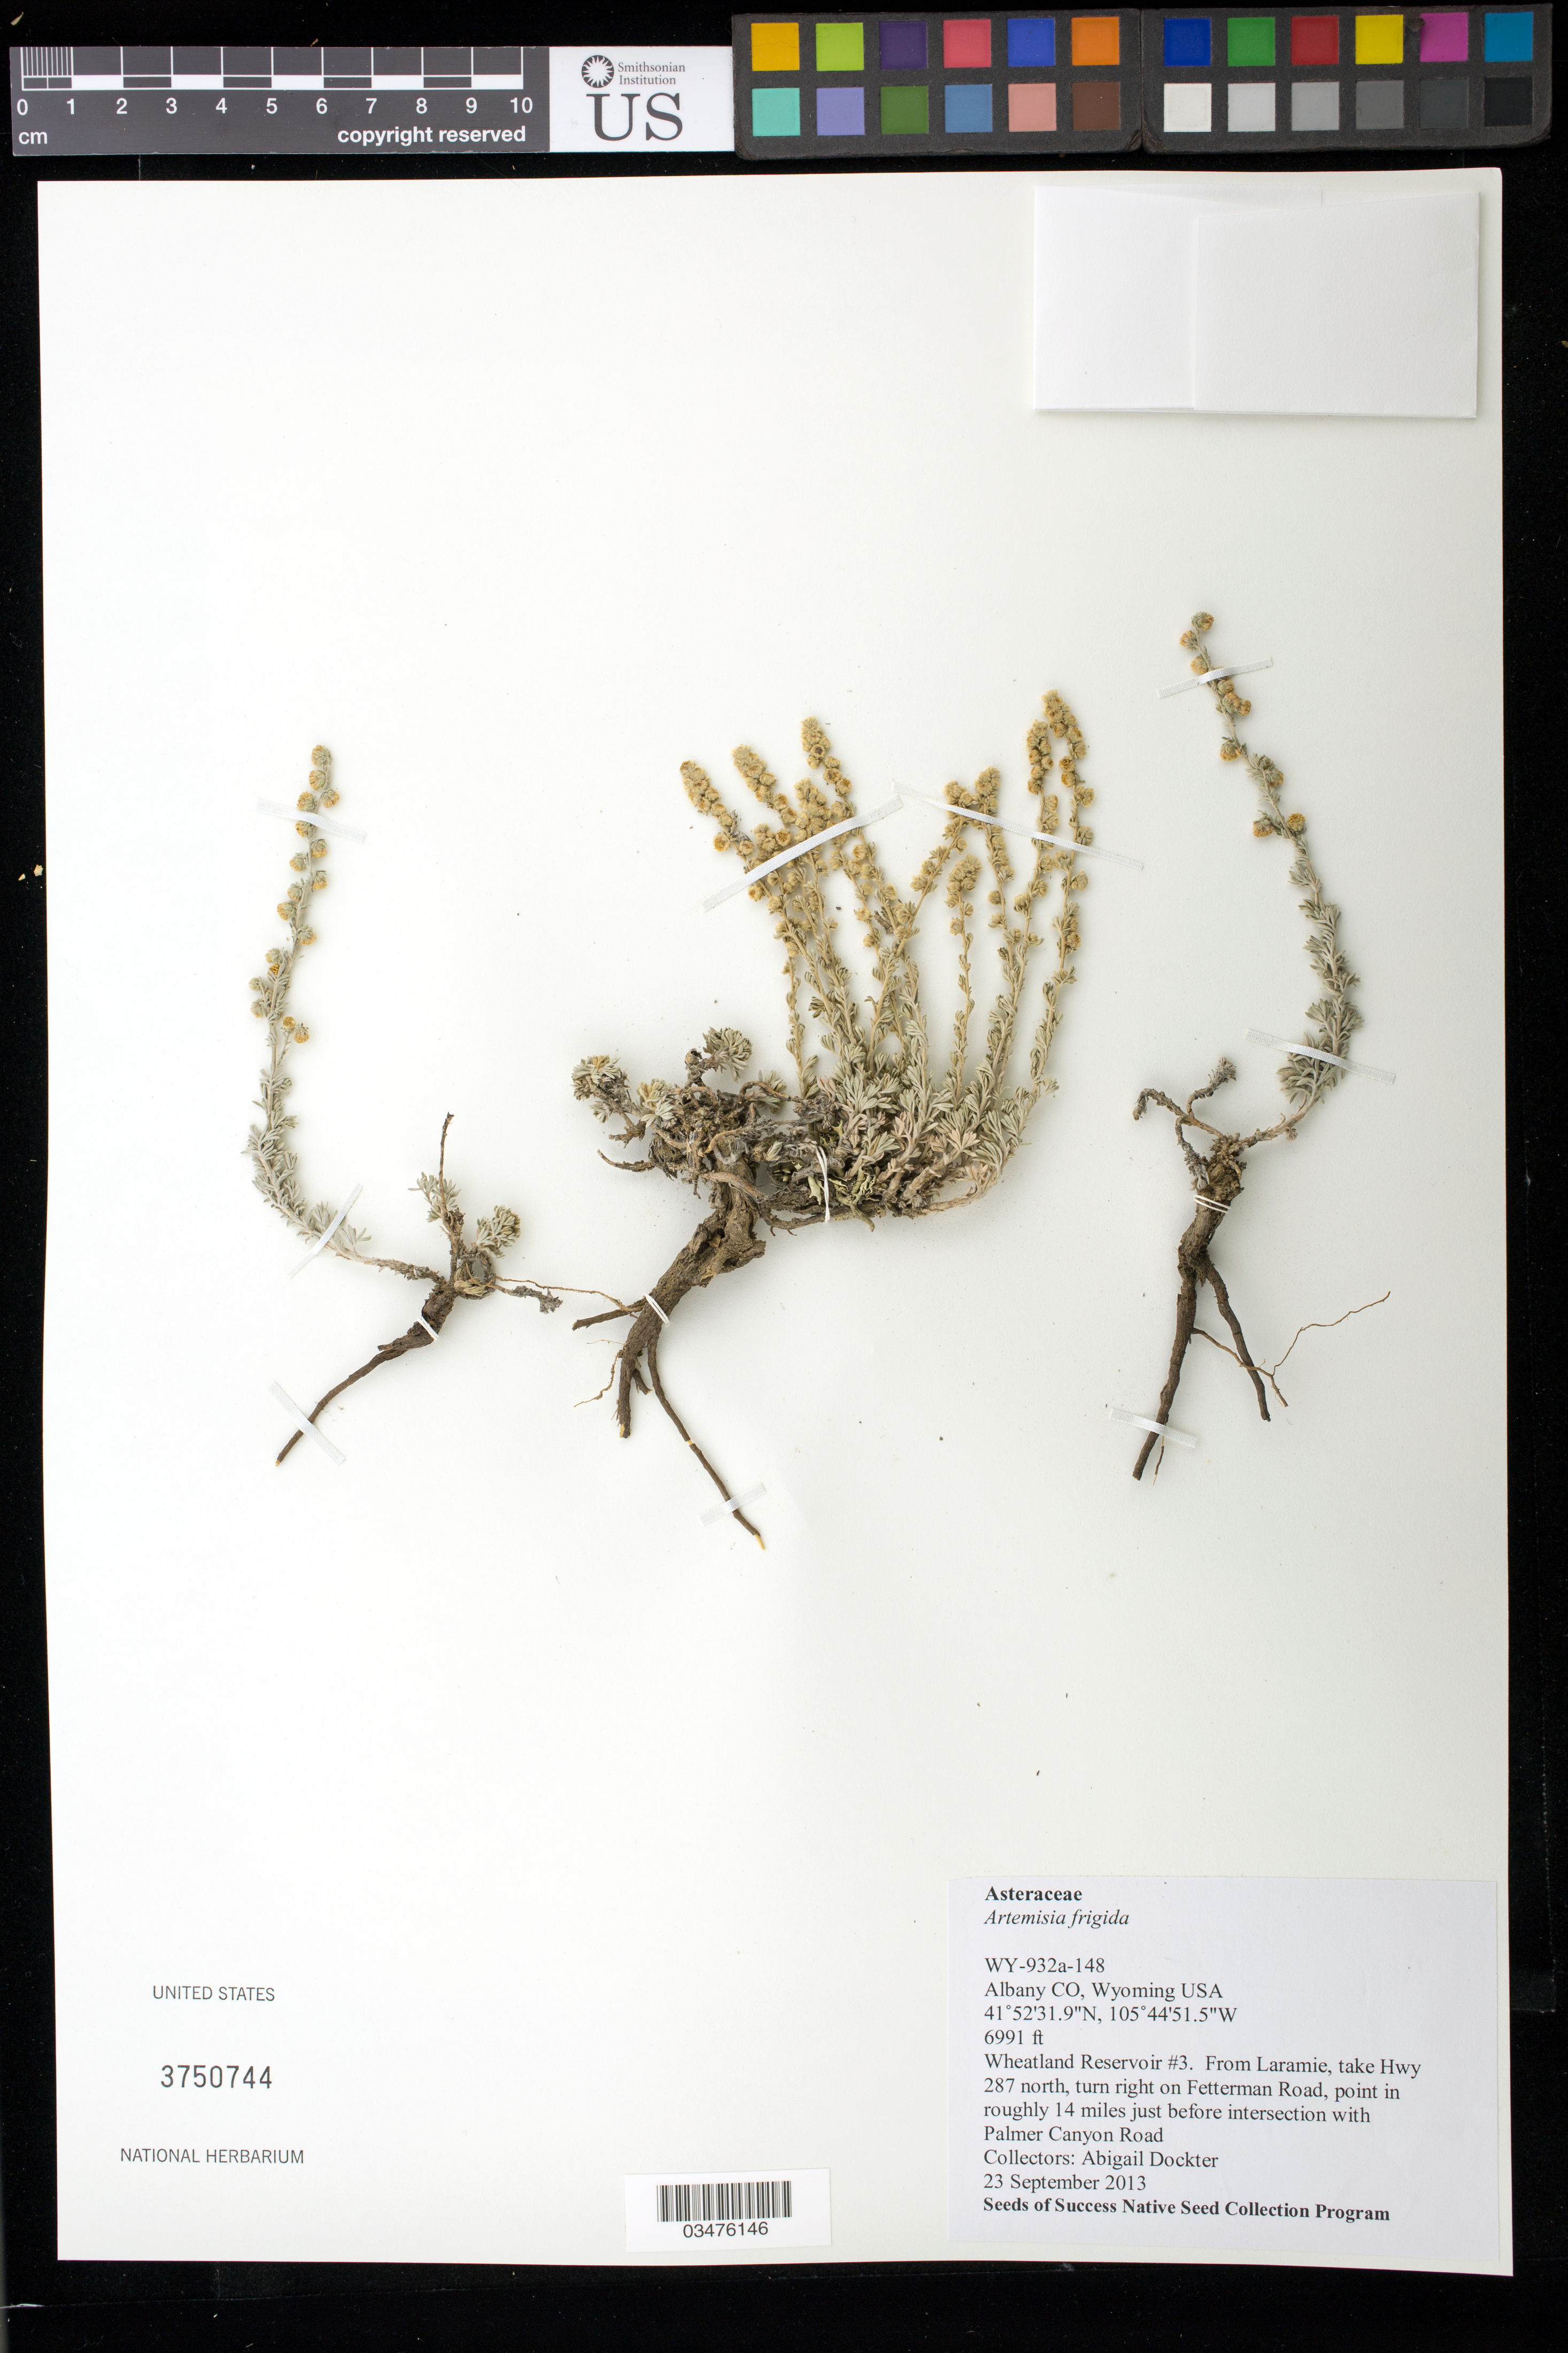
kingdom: Plantae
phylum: Tracheophyta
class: Magnoliopsida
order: Asterales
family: Asteraceae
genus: Artemisia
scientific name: Artemisia frigida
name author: Willd.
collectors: A. Dockter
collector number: WY932A-148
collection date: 2013-09-23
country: United States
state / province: Wyoming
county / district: Albany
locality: Wheatland Reservoir # 3 just before intersection Fetterman Rd and Palmer Canyon Rd.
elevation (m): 2131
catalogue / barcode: US 3750744